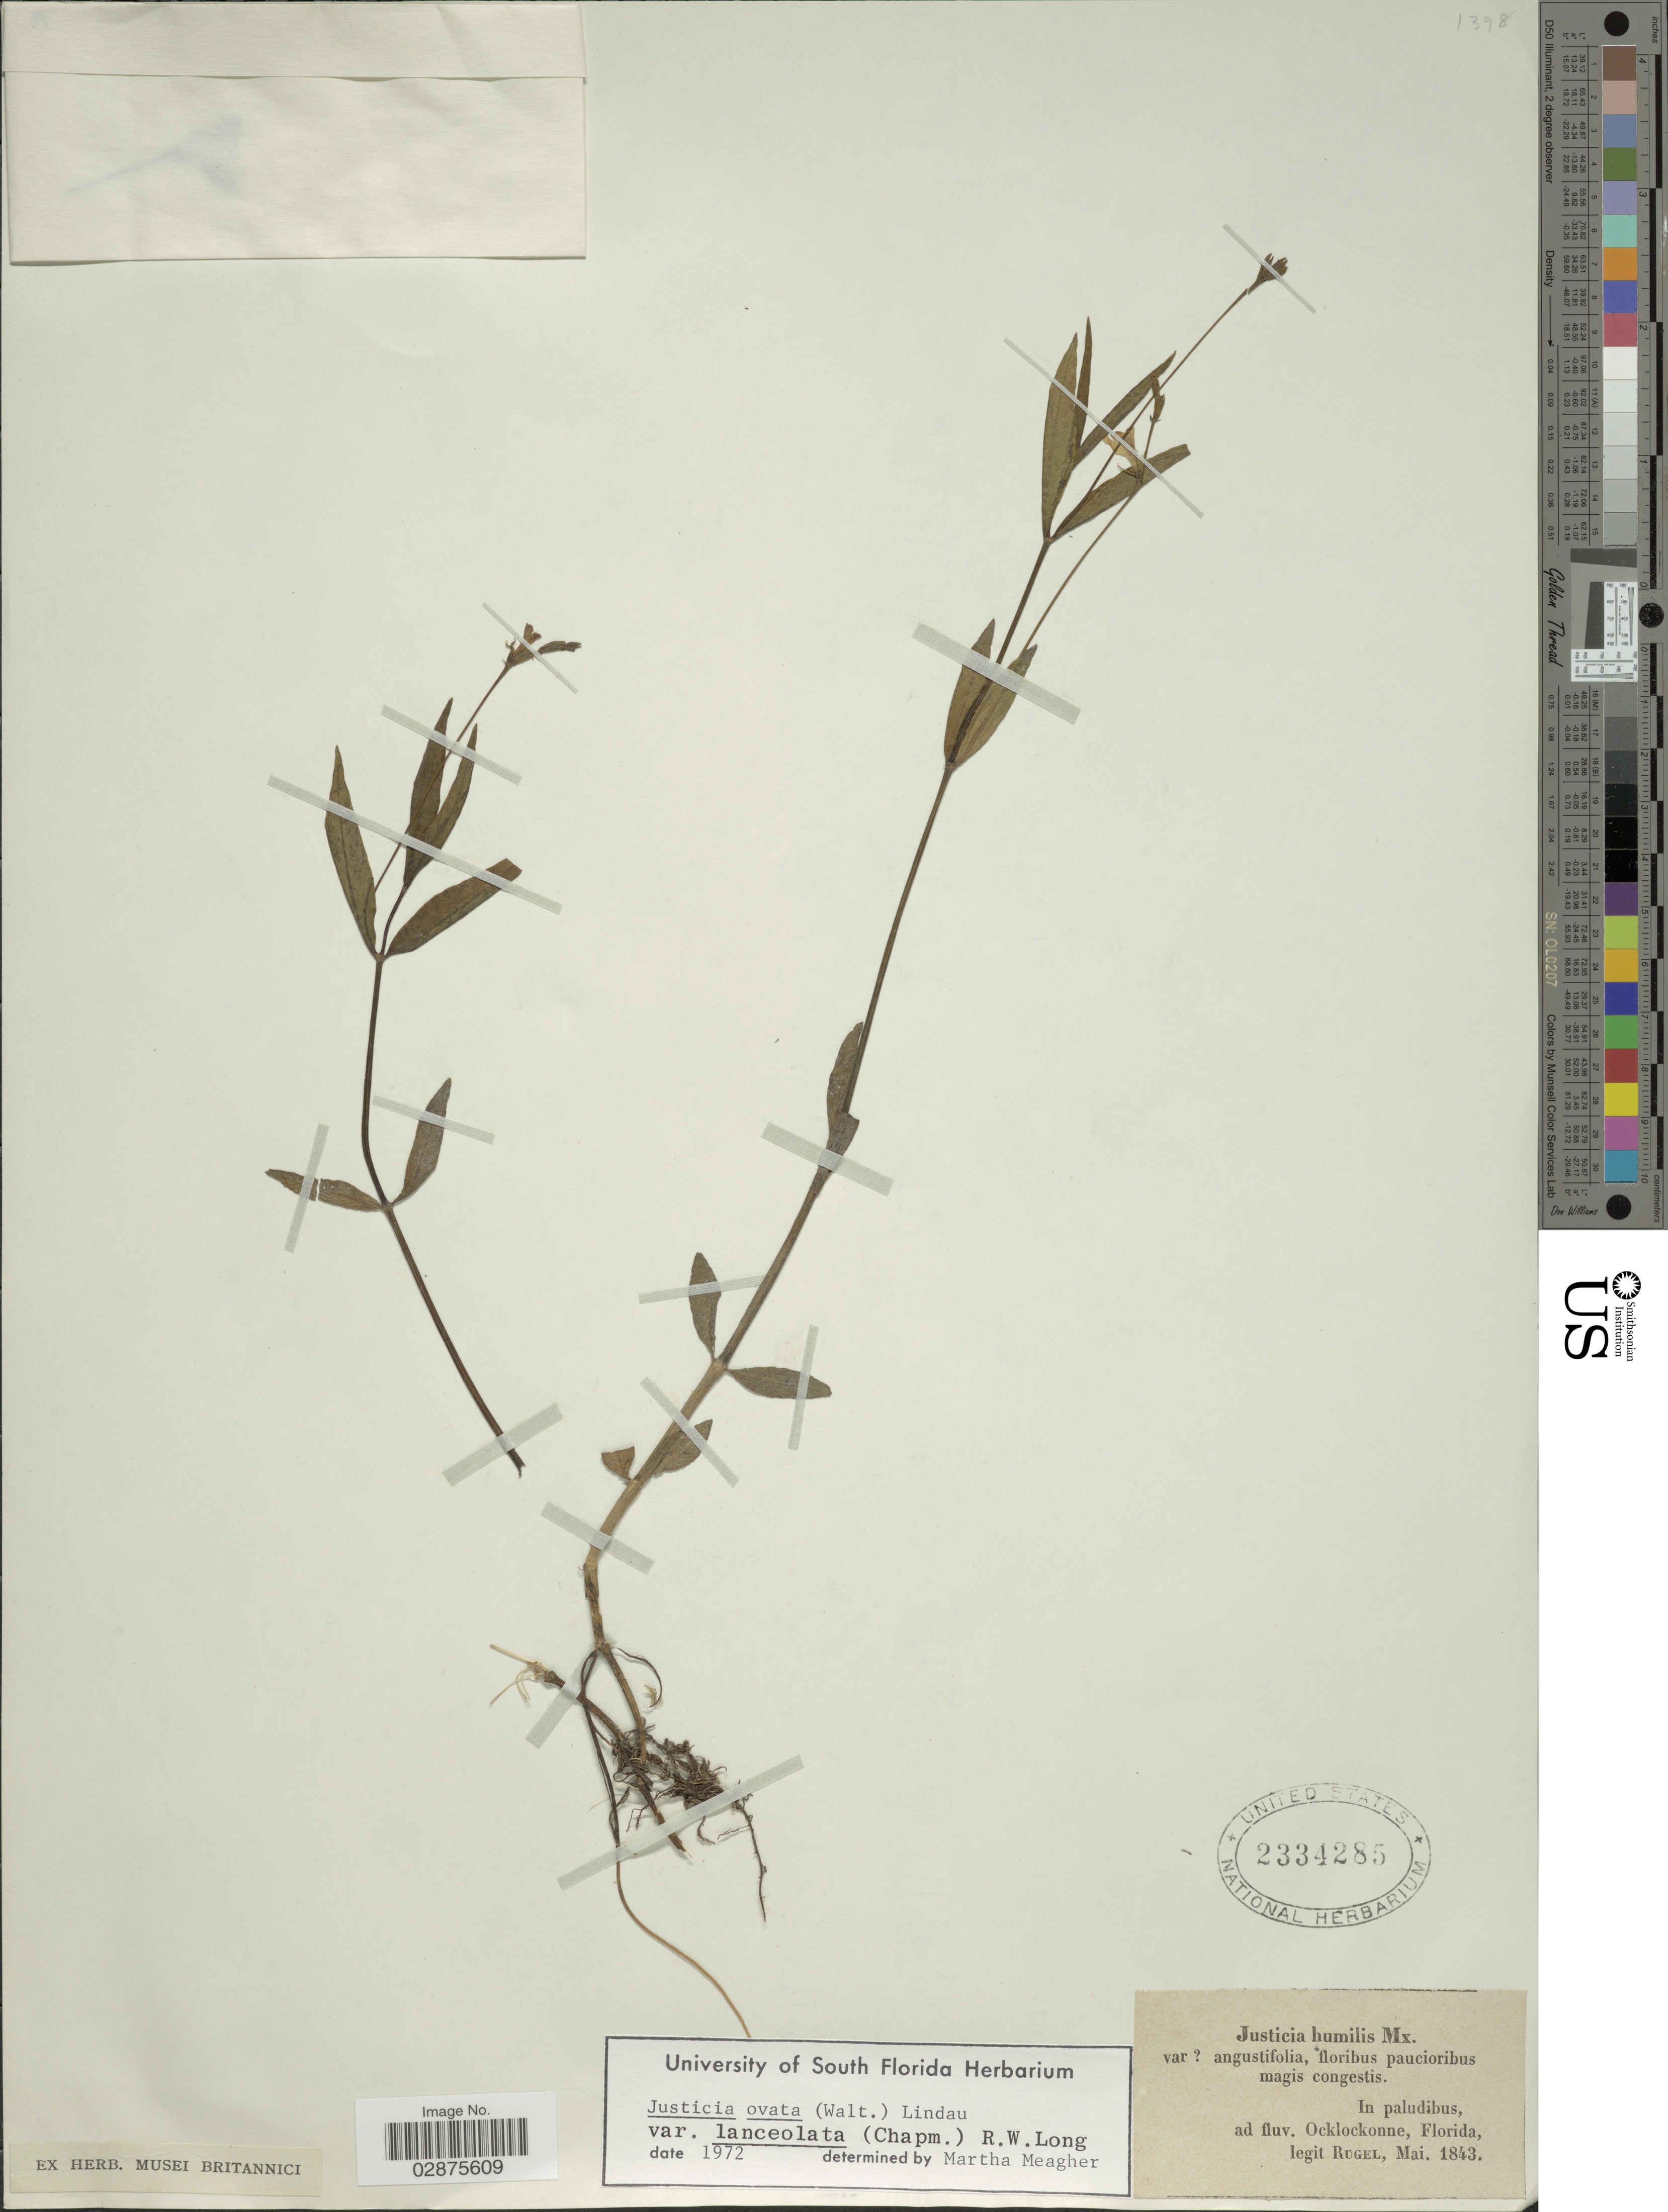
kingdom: Plantae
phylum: Tracheophyta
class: Magnoliopsida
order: Lamiales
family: Acanthaceae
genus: Justicia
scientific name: Justicia lanceolata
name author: (Chapm.) Small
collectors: Rugel, --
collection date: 1843-05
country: United States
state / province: Florida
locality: In paludibus, ad fluv. Ocklockonne, Florida.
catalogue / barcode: US 2334285